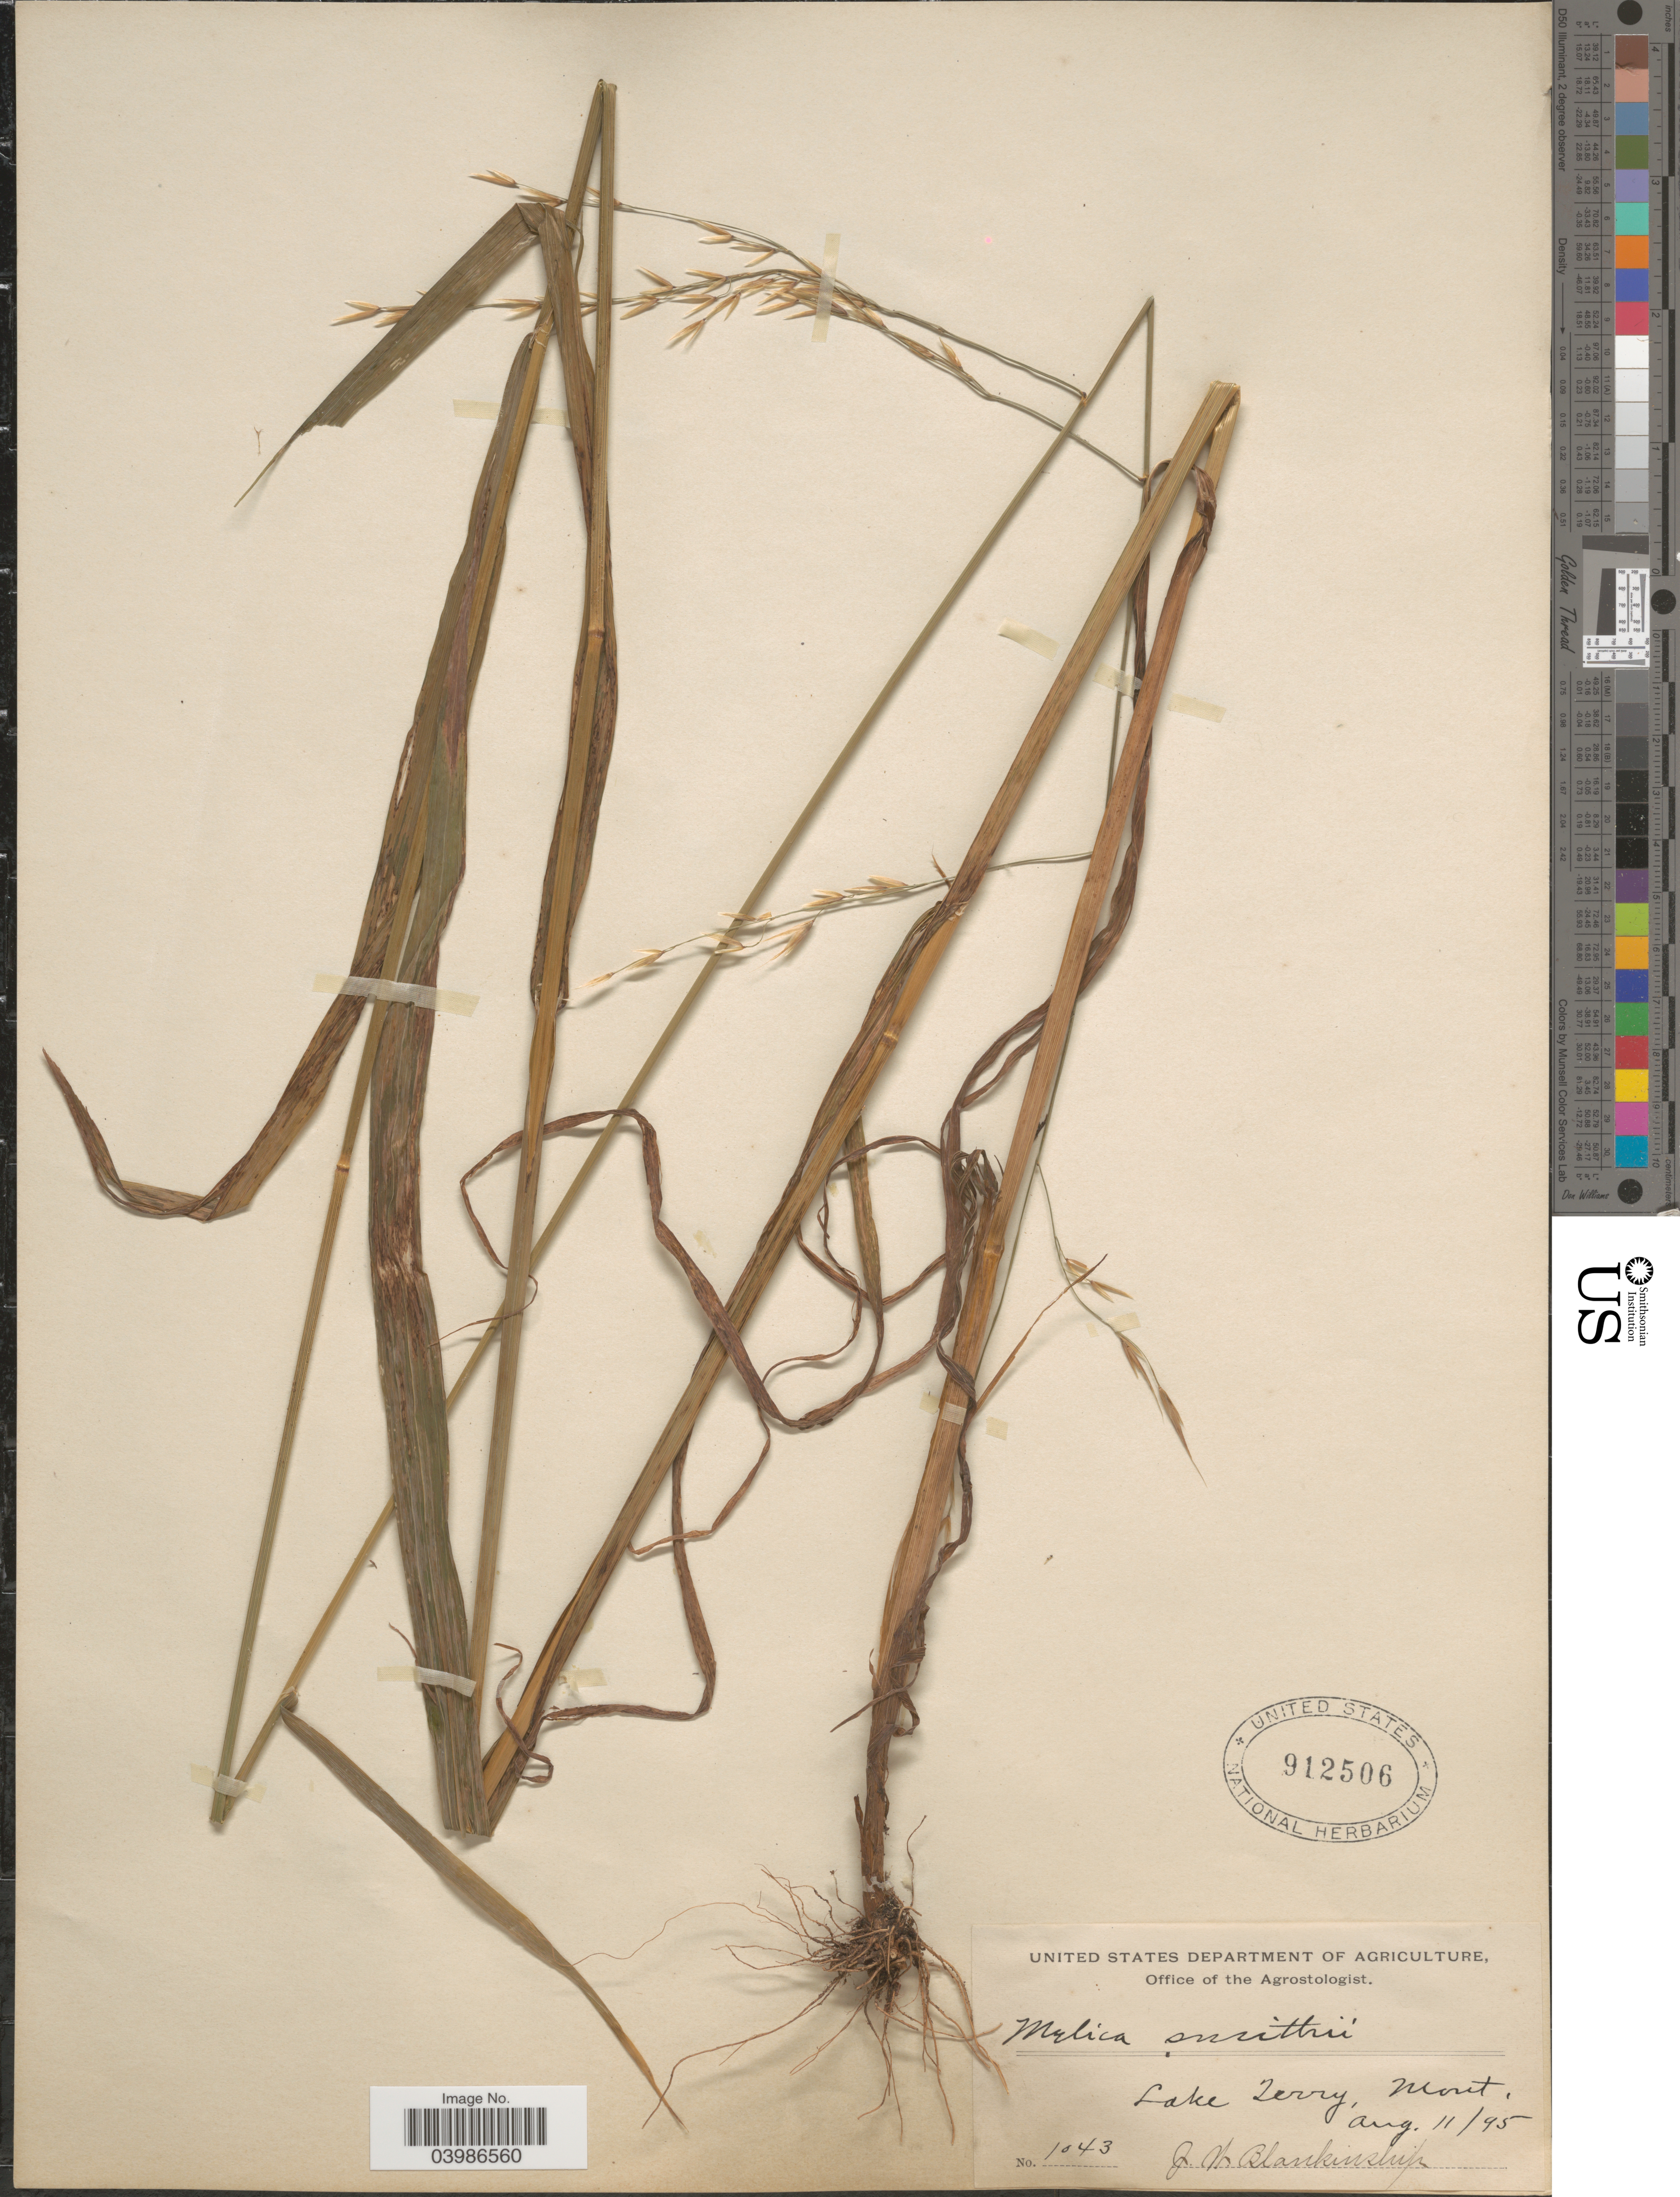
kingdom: Plantae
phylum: Tracheophyta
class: Liliopsida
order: Poales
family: Poaceae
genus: Melica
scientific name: Melica smithii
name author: (Porter ex A. Gray) Vasey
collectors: J. W. Blankinship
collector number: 1043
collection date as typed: Transcribed d/m/y: 11/8/95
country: United States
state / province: Montana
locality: Lake Terry.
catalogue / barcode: US 912506